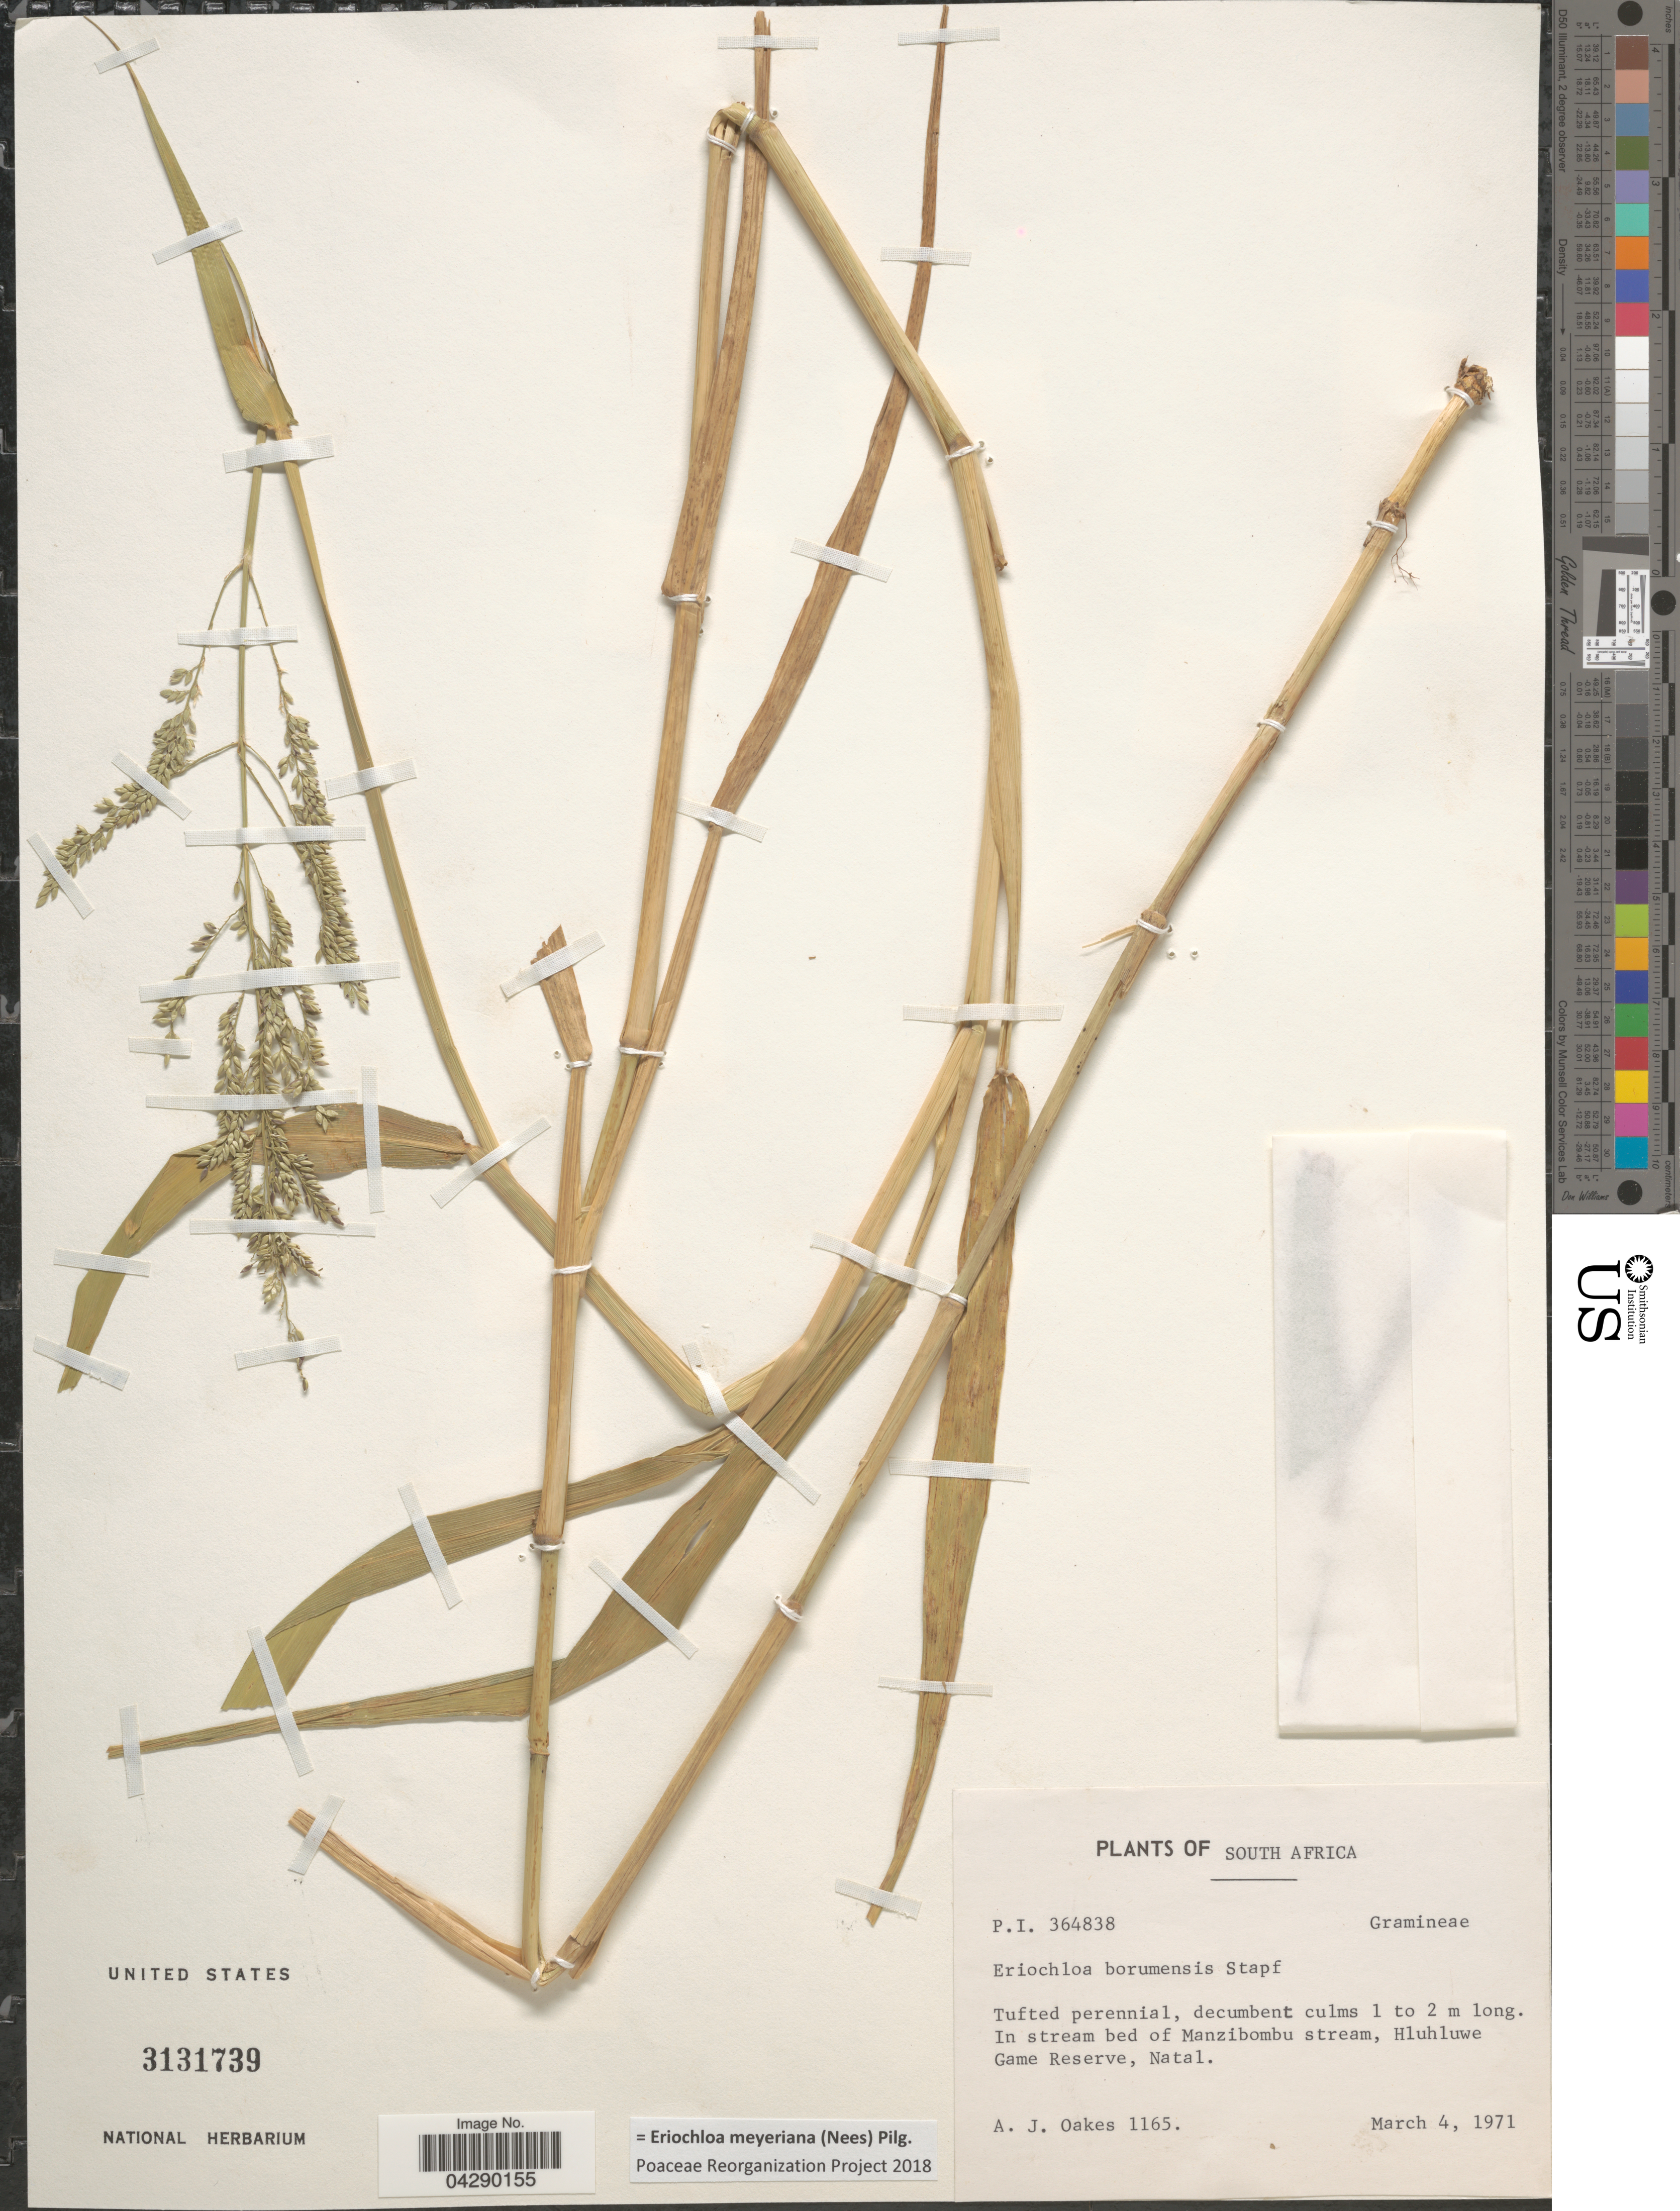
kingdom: Plantae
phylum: Tracheophyta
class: Liliopsida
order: Poales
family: Poaceae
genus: Eriochloa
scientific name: Eriochloa meyeriana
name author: (Nees) Pilg.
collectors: A. Oakes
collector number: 1165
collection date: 1971-03-04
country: South Africa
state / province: KwaZulu-Natal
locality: In stream bed of Manzibombu stream, Hluhluwe Game Reserve, Natal.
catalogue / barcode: US 3131739